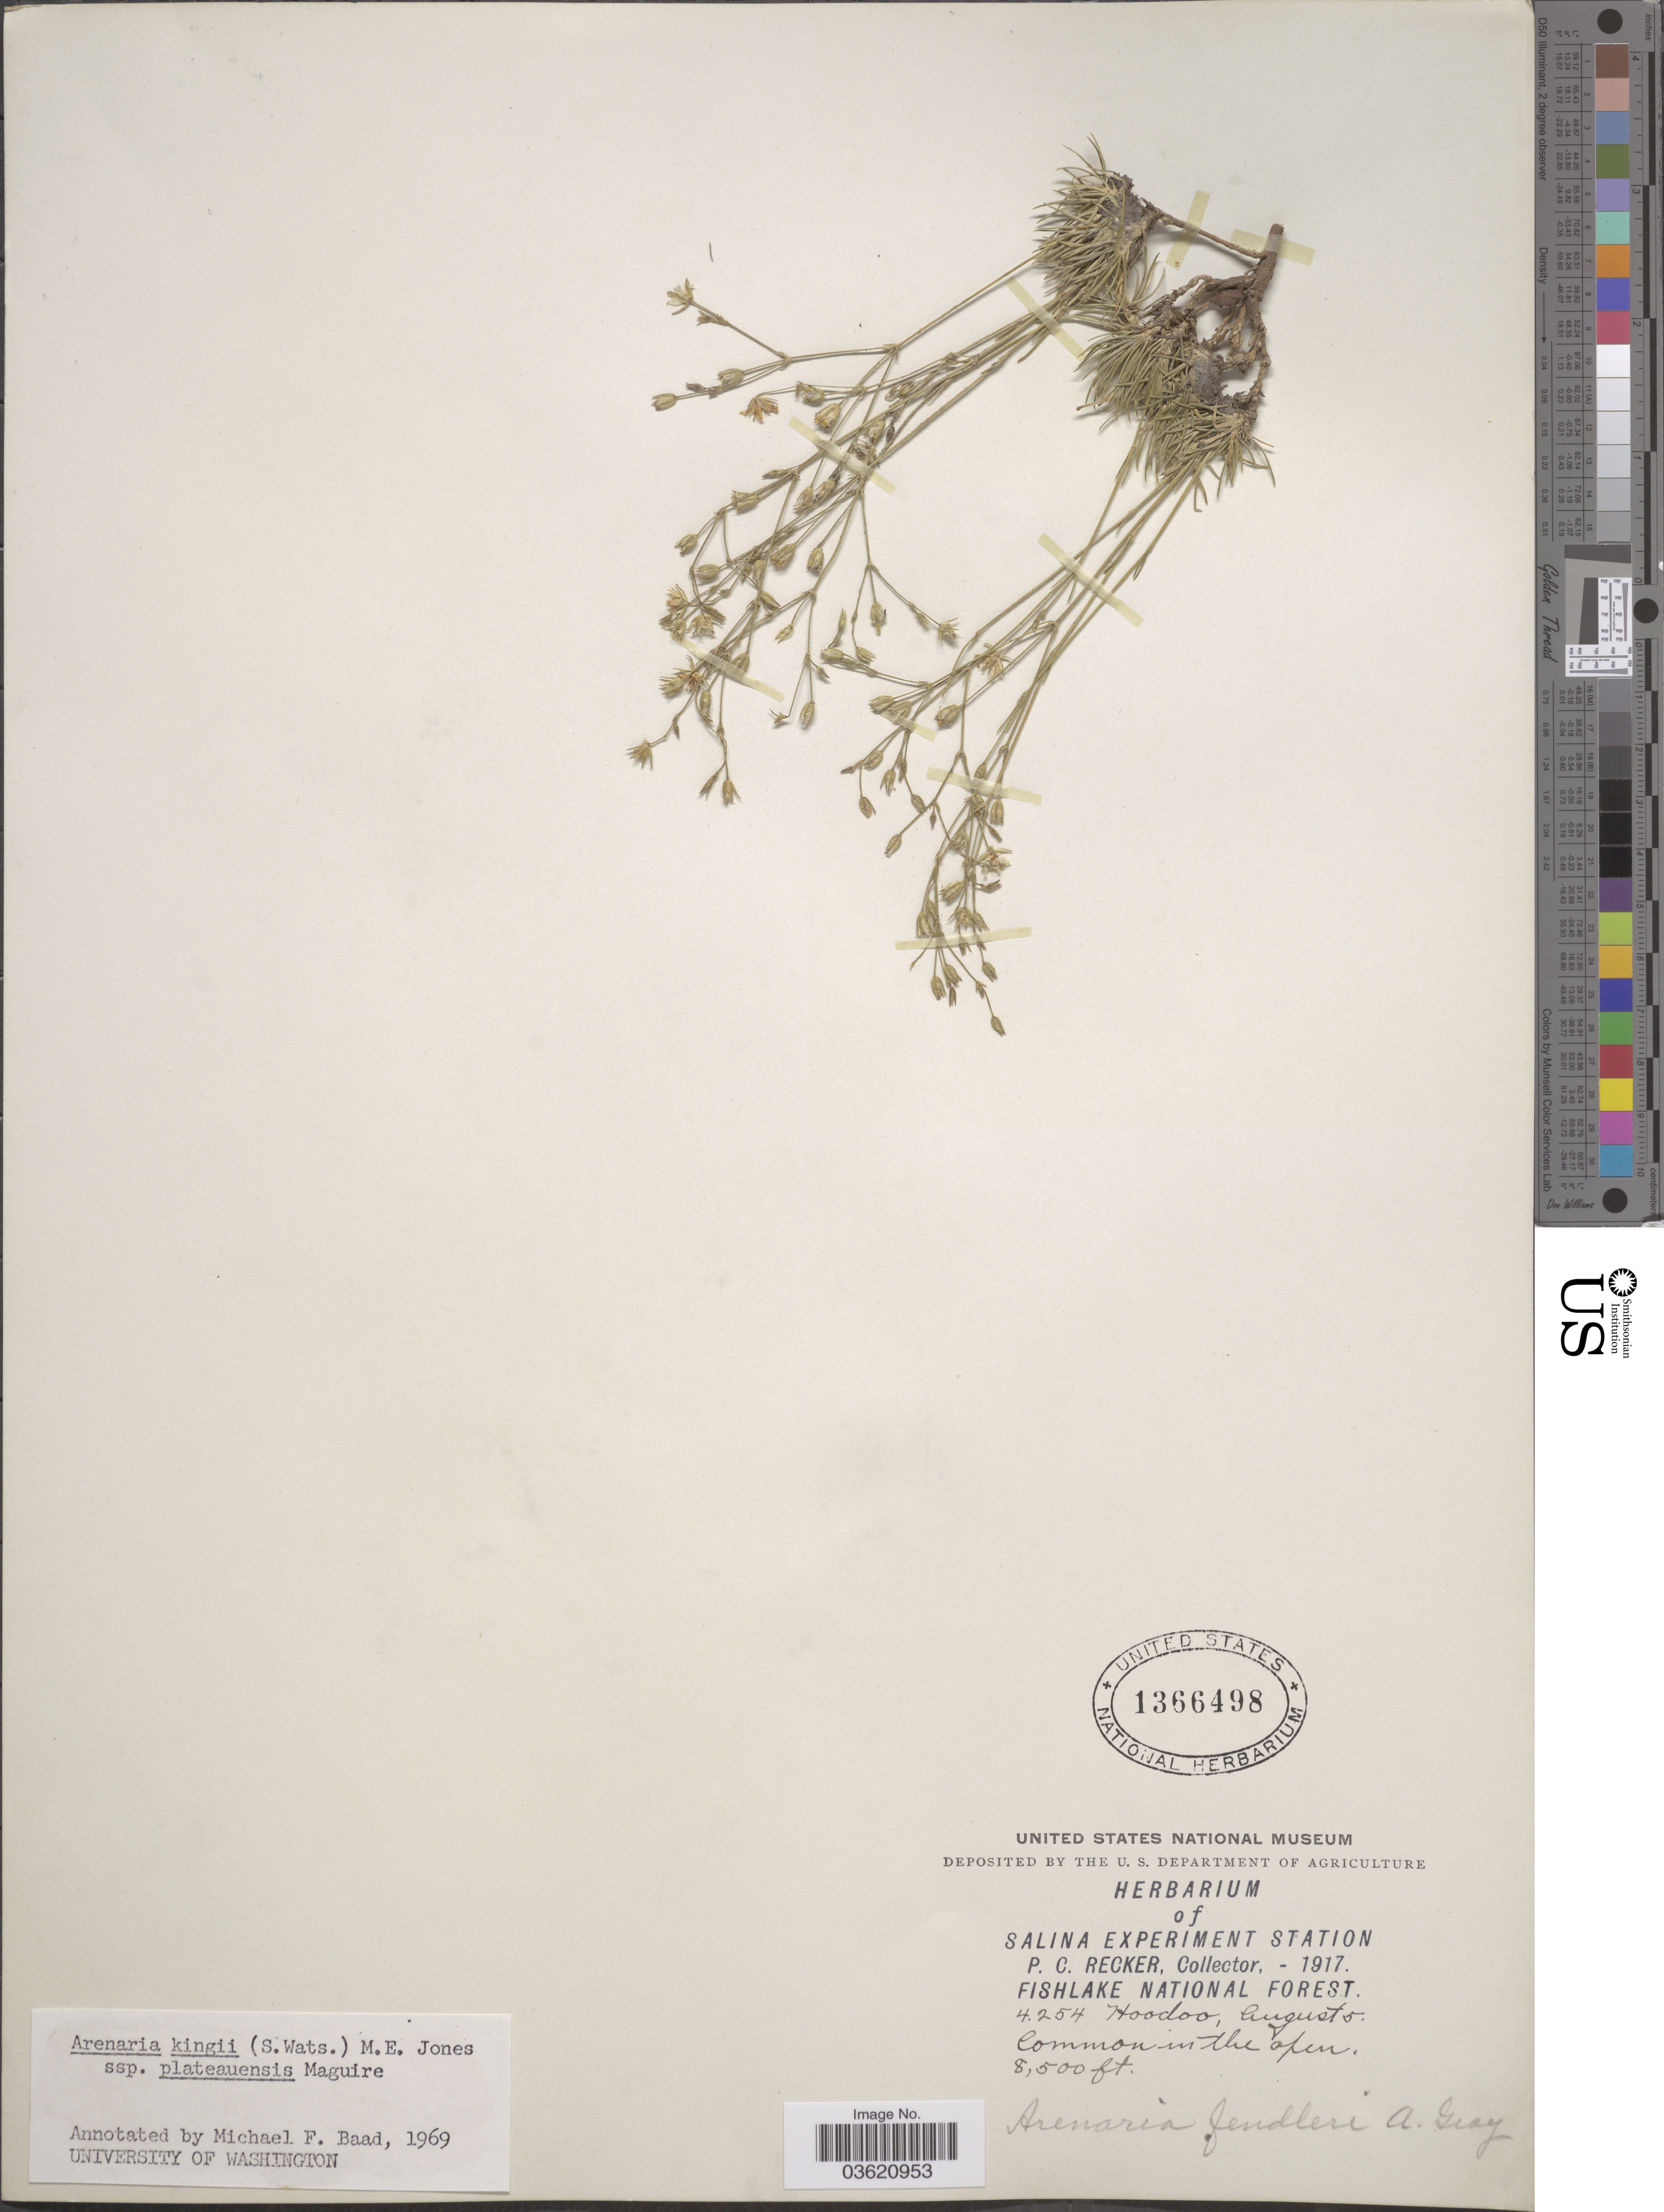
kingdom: Plantae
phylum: Tracheophyta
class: Magnoliopsida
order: Caryophyllales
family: Caryophyllaceae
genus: Eremogone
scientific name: Eremogone fendleri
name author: (A. Gray) Ikonn.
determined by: U.S. National Herbarium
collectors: P. Recker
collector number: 4254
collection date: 1917-08-05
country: United States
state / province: Utah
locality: Fishlake National Forest. Hoodoo.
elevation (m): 2591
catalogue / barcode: US 1366498